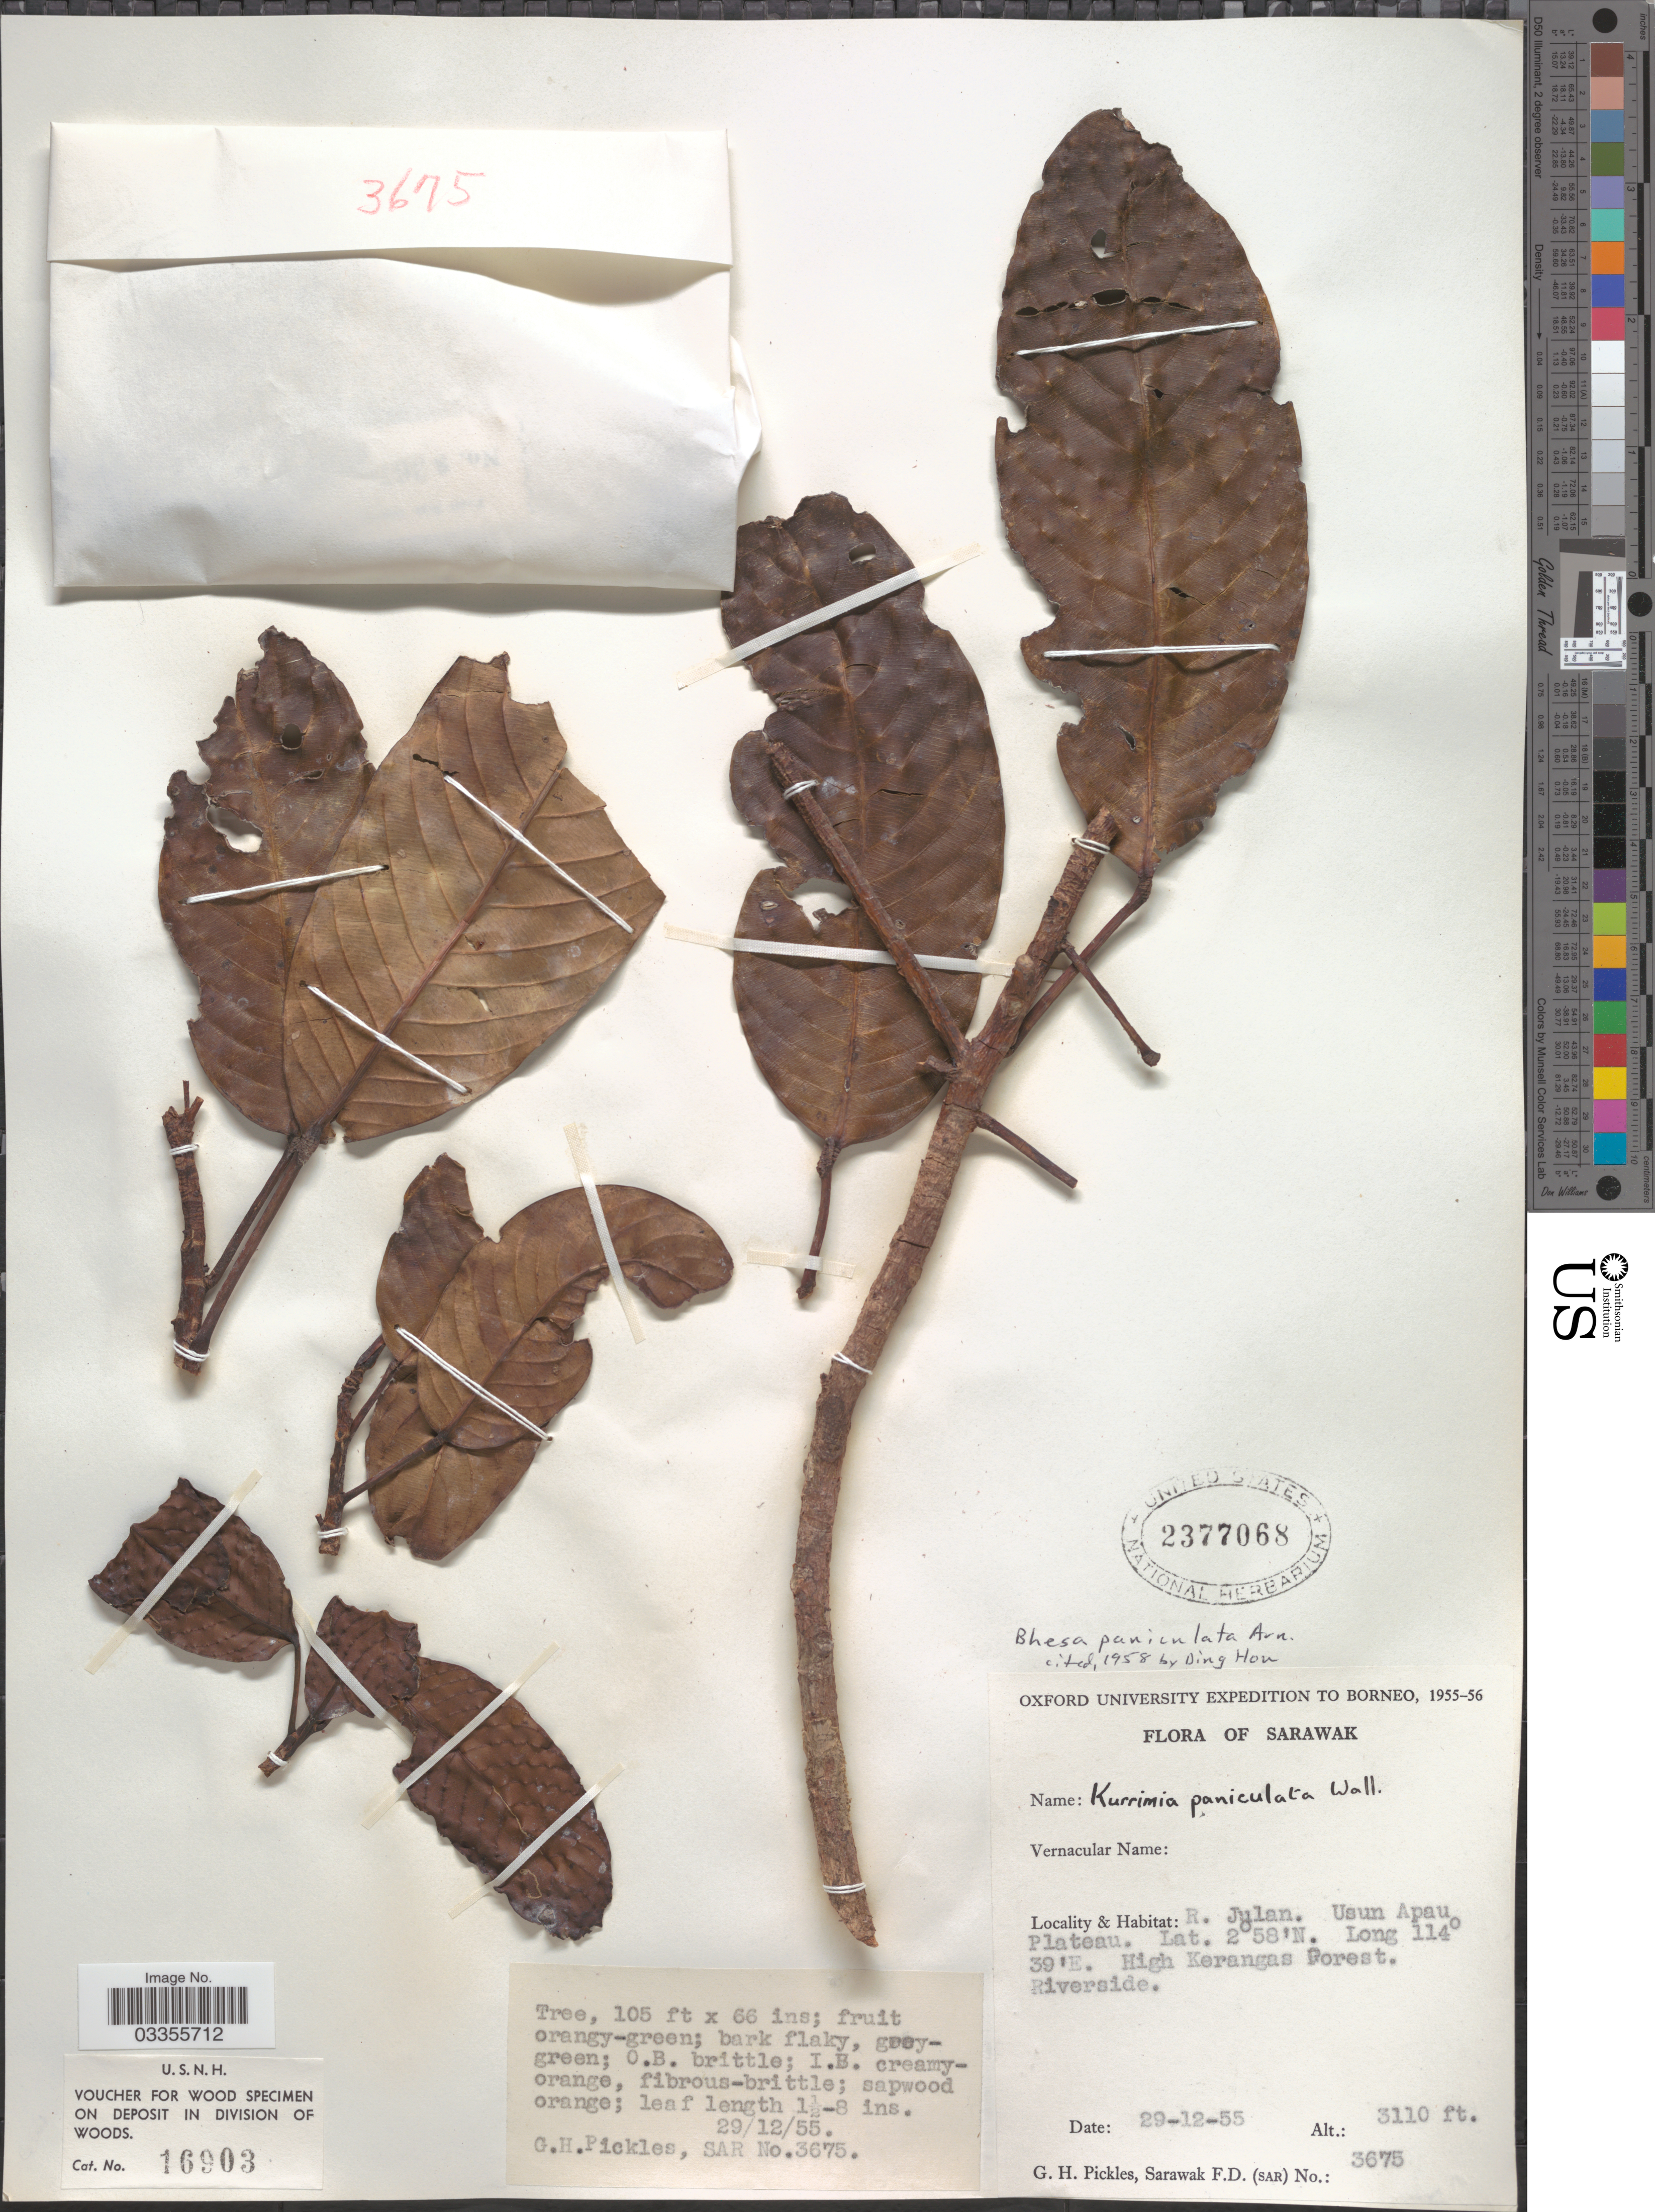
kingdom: Plantae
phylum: Tracheophyta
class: Magnoliopsida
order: Malpighiales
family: Centroplacaceae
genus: Bhesa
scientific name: Bhesa paniculata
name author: (Wall.) Arn.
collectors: G. Pickles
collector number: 3675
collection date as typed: Transcribed d/m/y: 29/12/55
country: Malaysia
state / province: Sarawak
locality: R. Julan. Usun Apau Plateau. High Kerangas Forest. Riverside.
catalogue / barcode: US 2377068